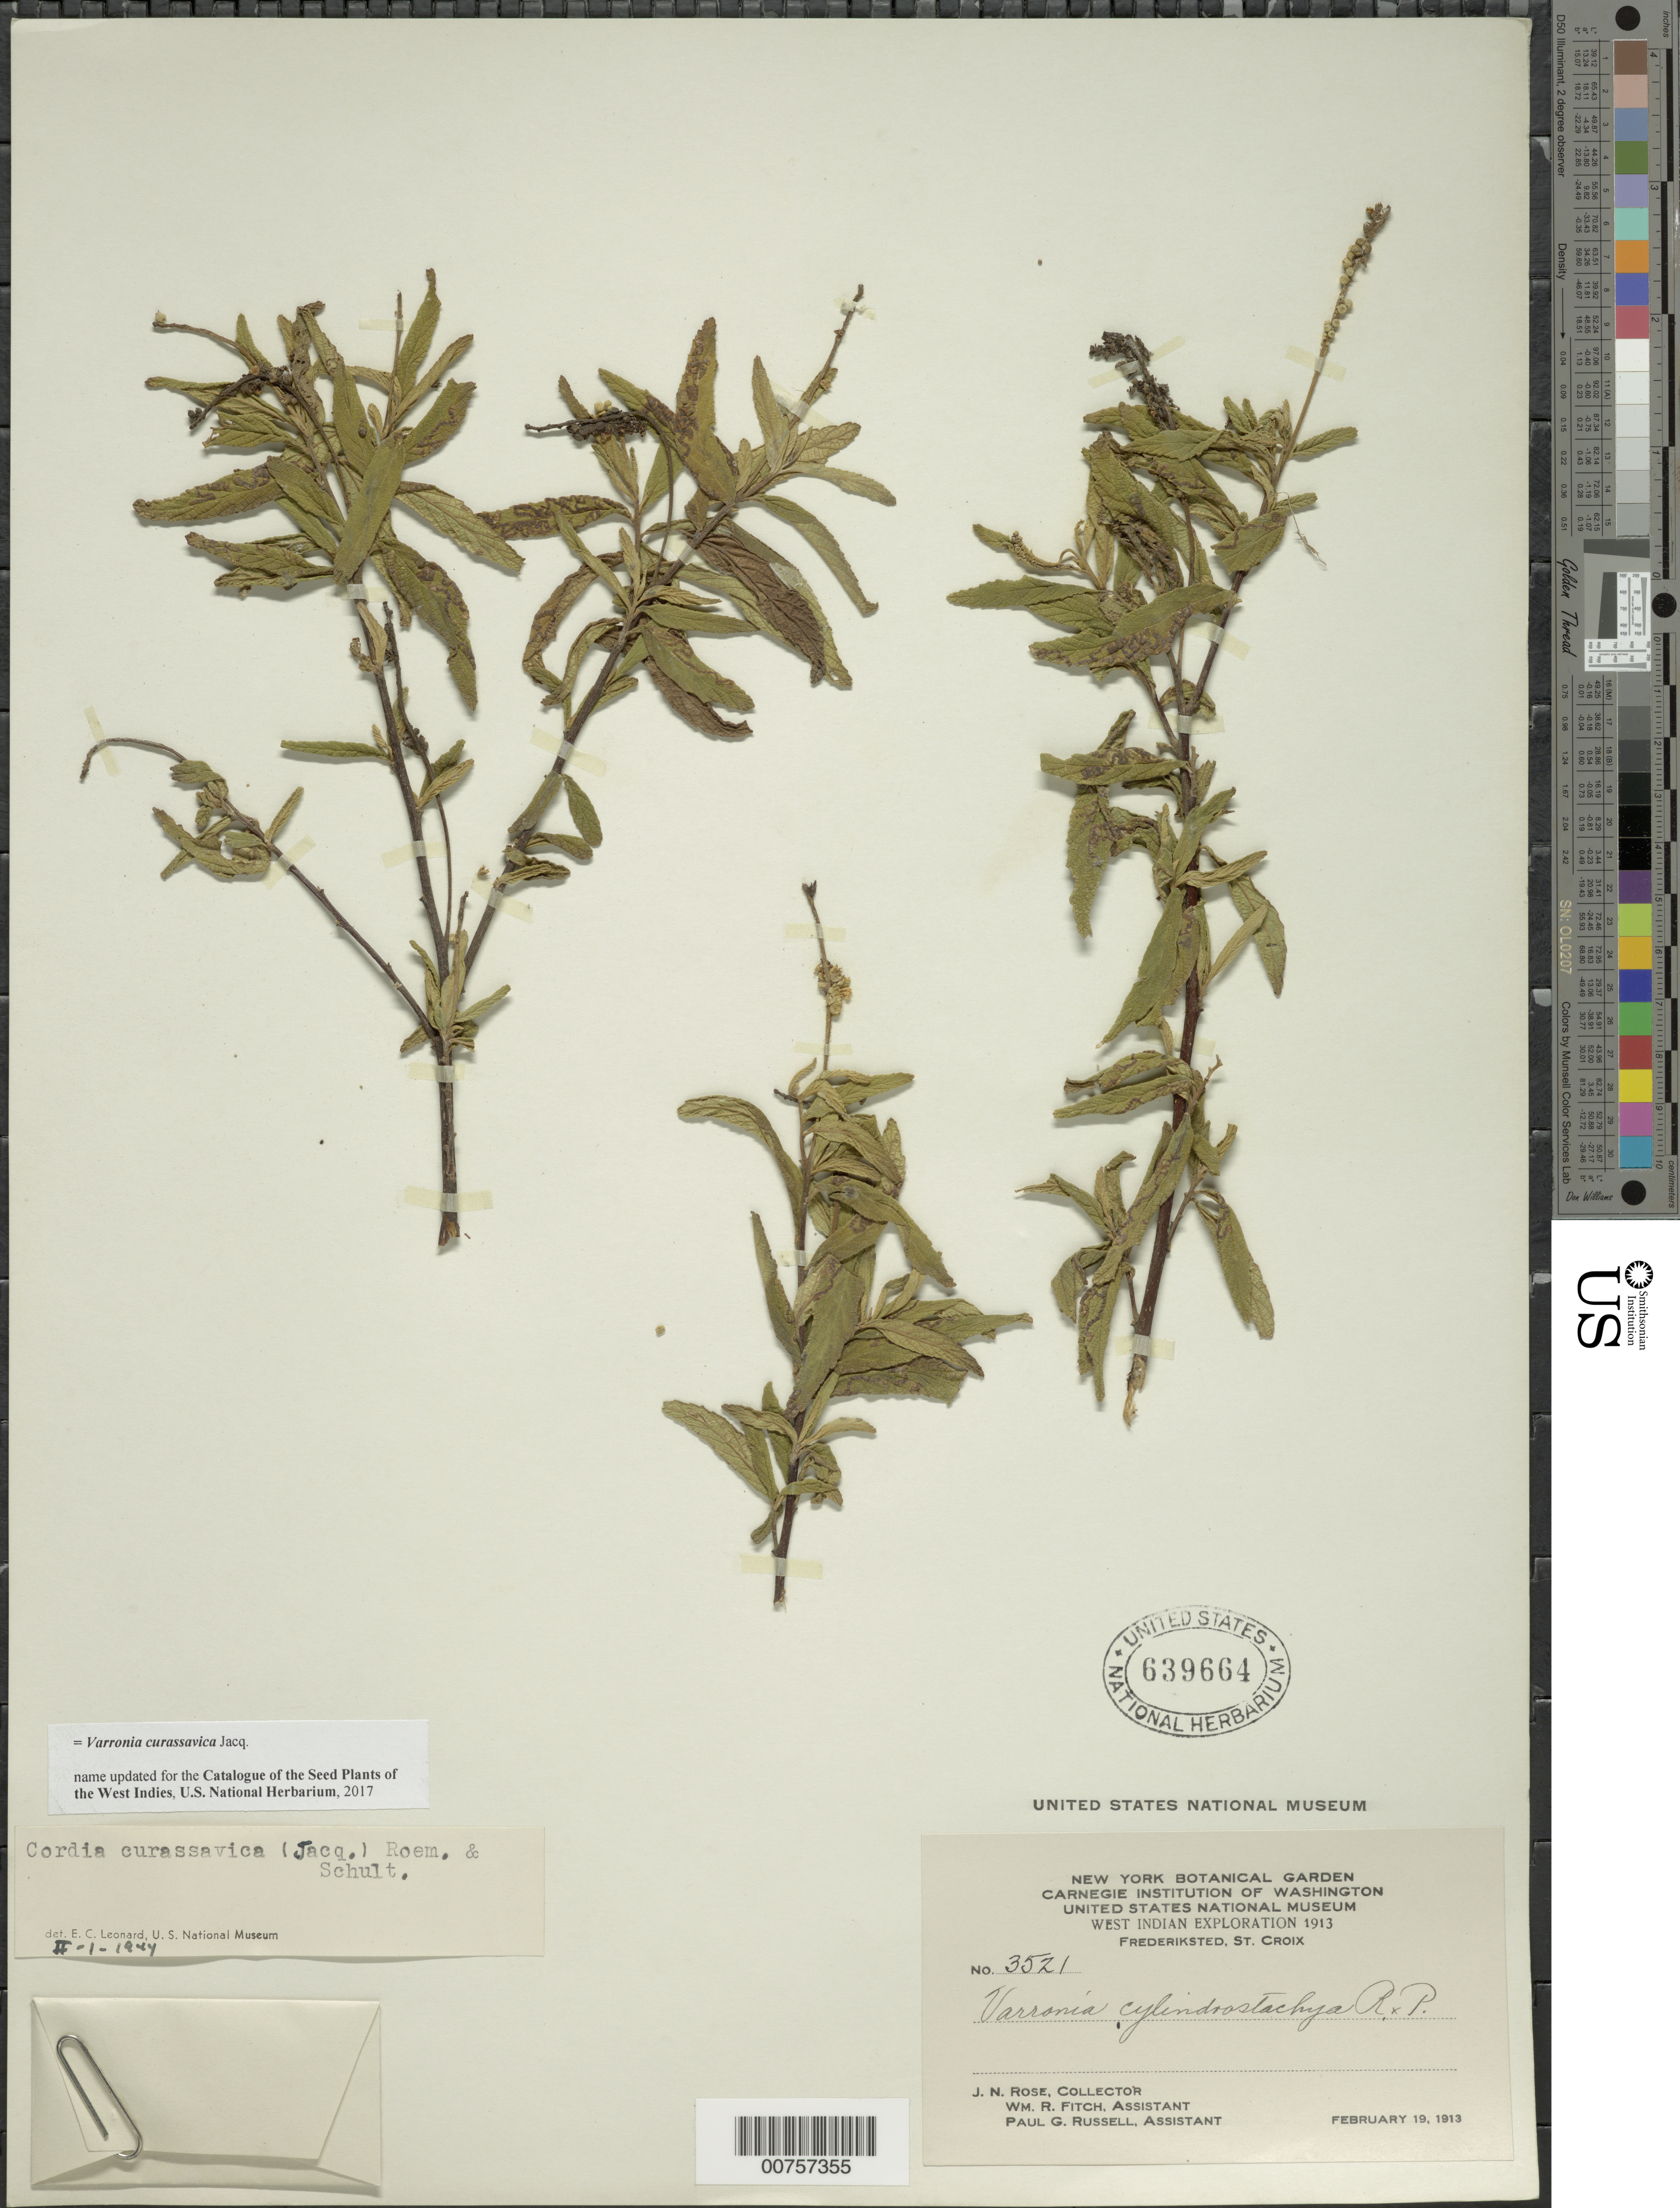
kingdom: Plantae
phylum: Tracheophyta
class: Magnoliopsida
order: Boraginales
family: Cordiaceae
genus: Varronia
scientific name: Varronia curassavica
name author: Jacq.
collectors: J. N. Rose, W. R. Fitch & P. G. Russell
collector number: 3521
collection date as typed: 19 Feb 1913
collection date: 1913-02-19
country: U.S. Virgin Islands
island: St. Croix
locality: Fredericksted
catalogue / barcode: US 639664